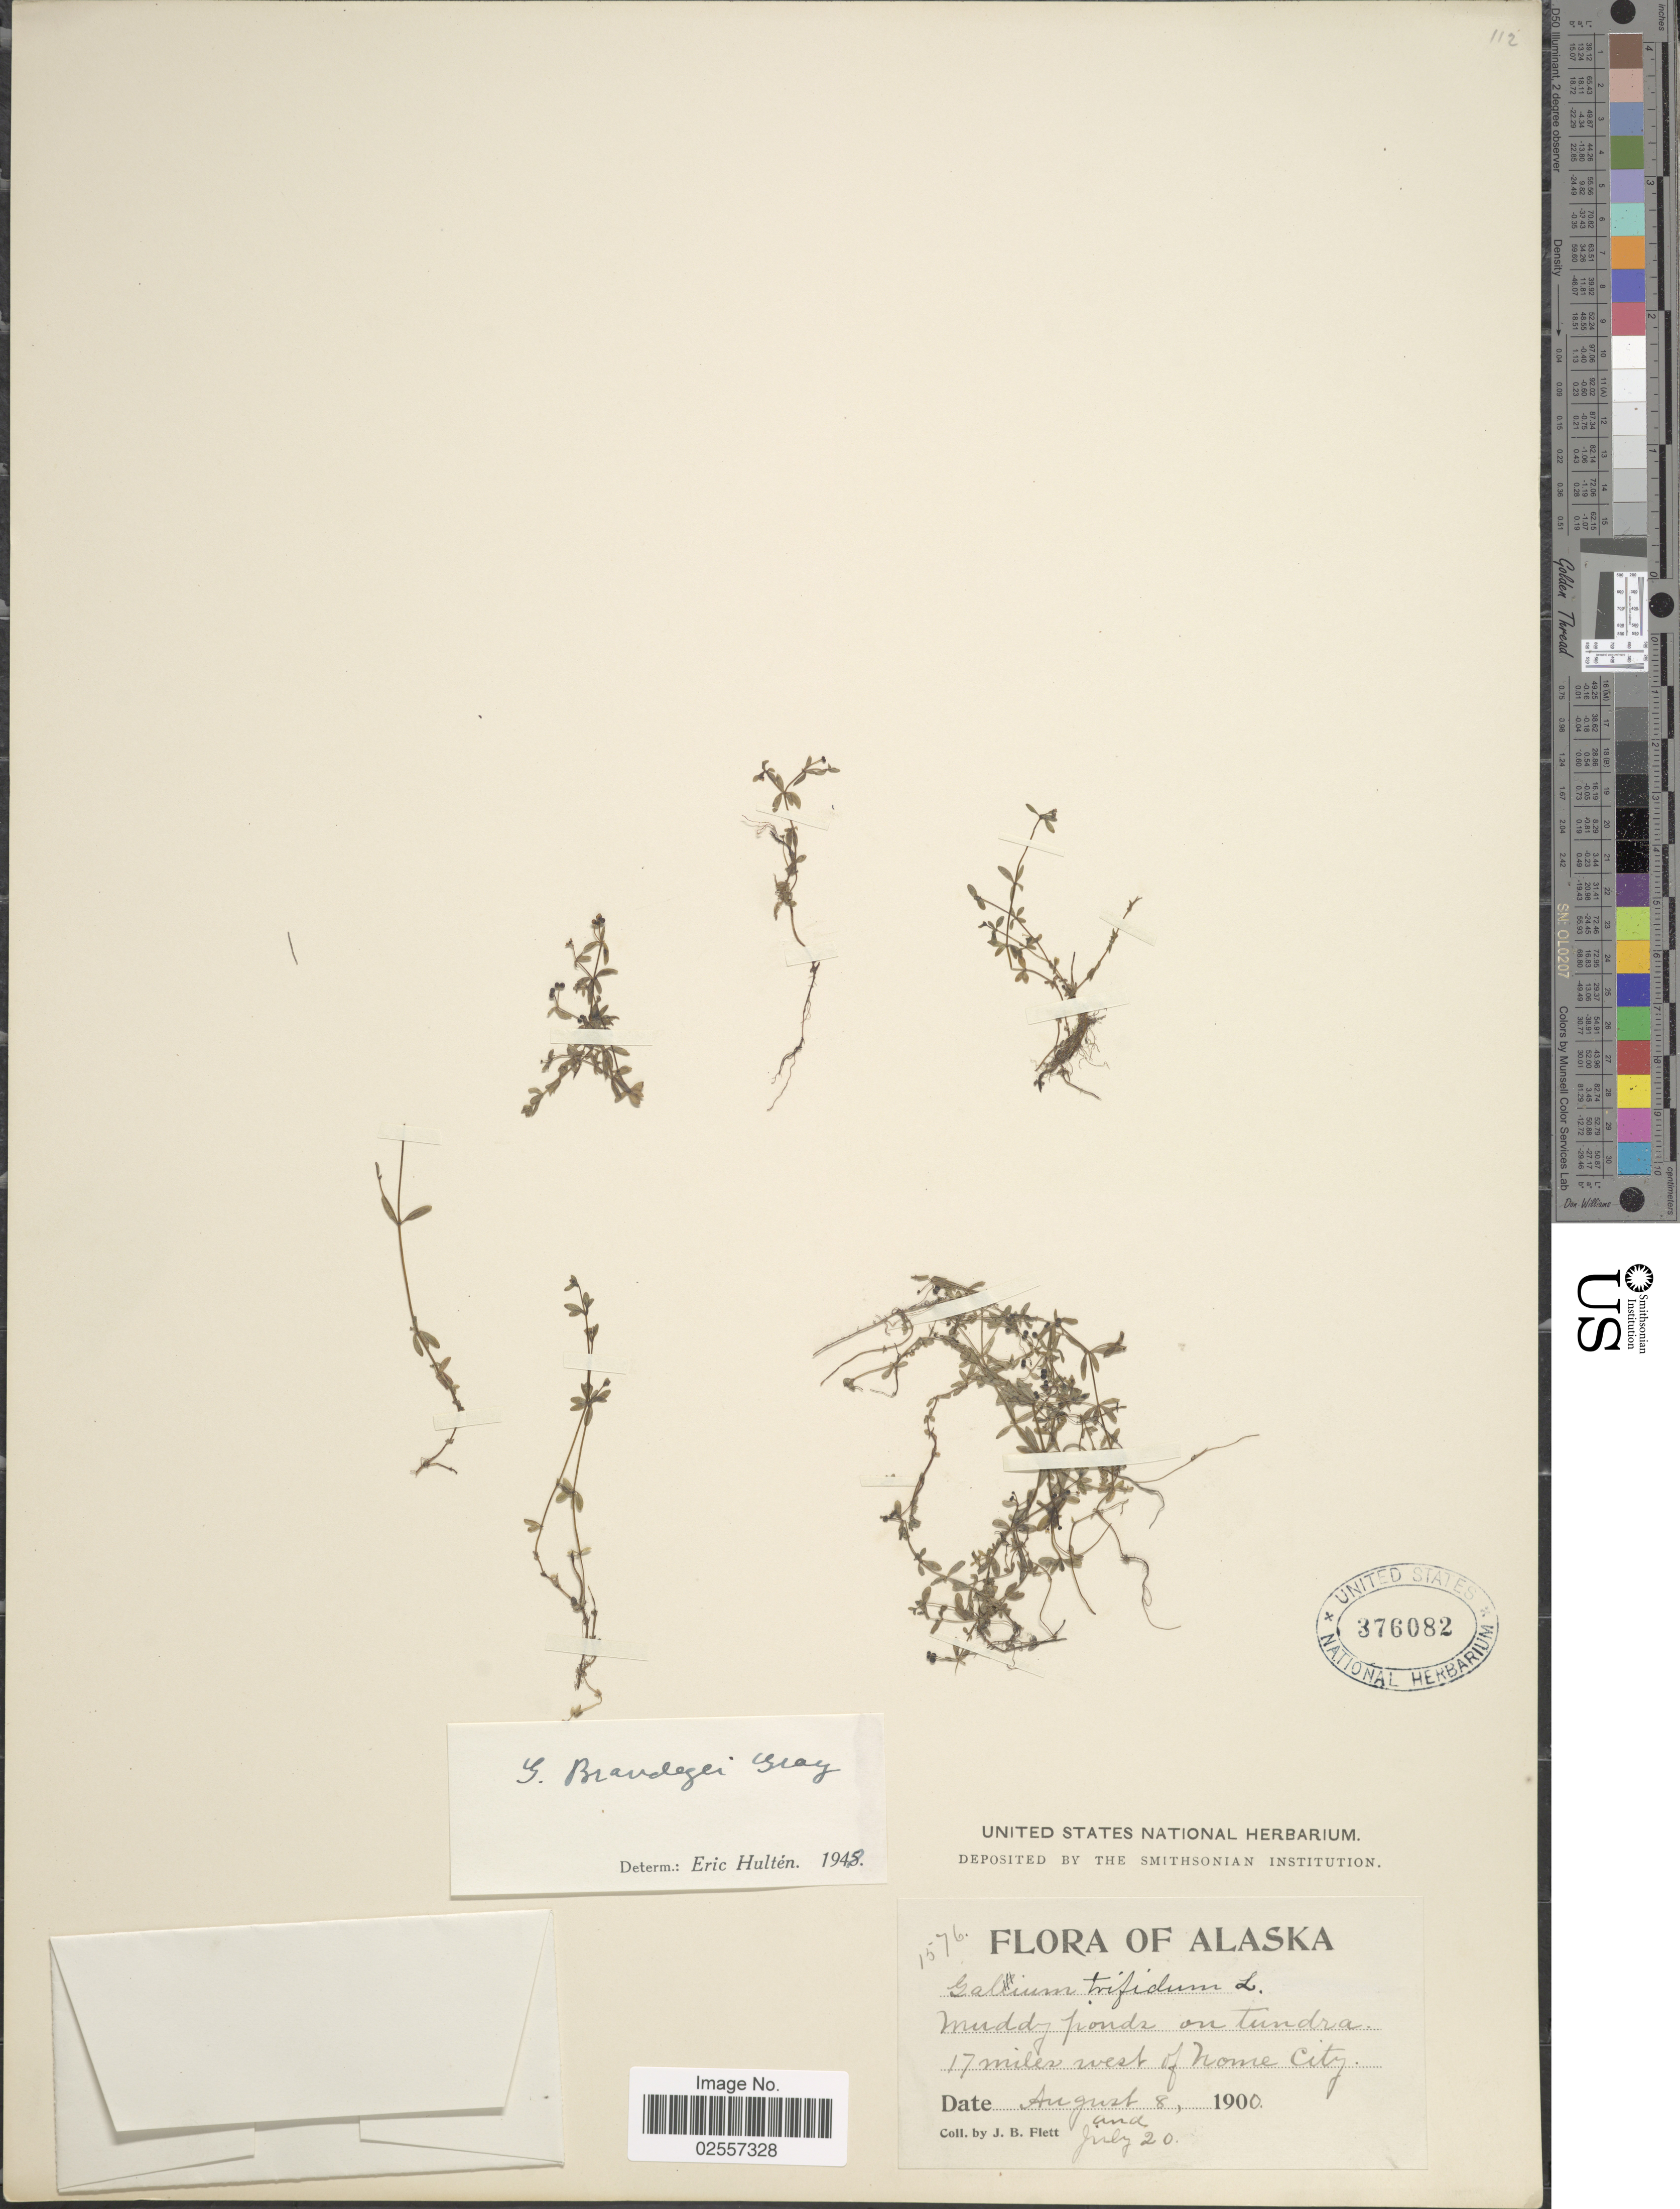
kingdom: Plantae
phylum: Tracheophyta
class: Magnoliopsida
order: Gentianales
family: Rubiaceae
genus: Galium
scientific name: Galium brandegeei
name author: A. Gray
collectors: J. Flett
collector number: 1576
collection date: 1900-07-20/1900-08-08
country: United States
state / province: Alaska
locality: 17 miles west of Nome City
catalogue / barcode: US 376082